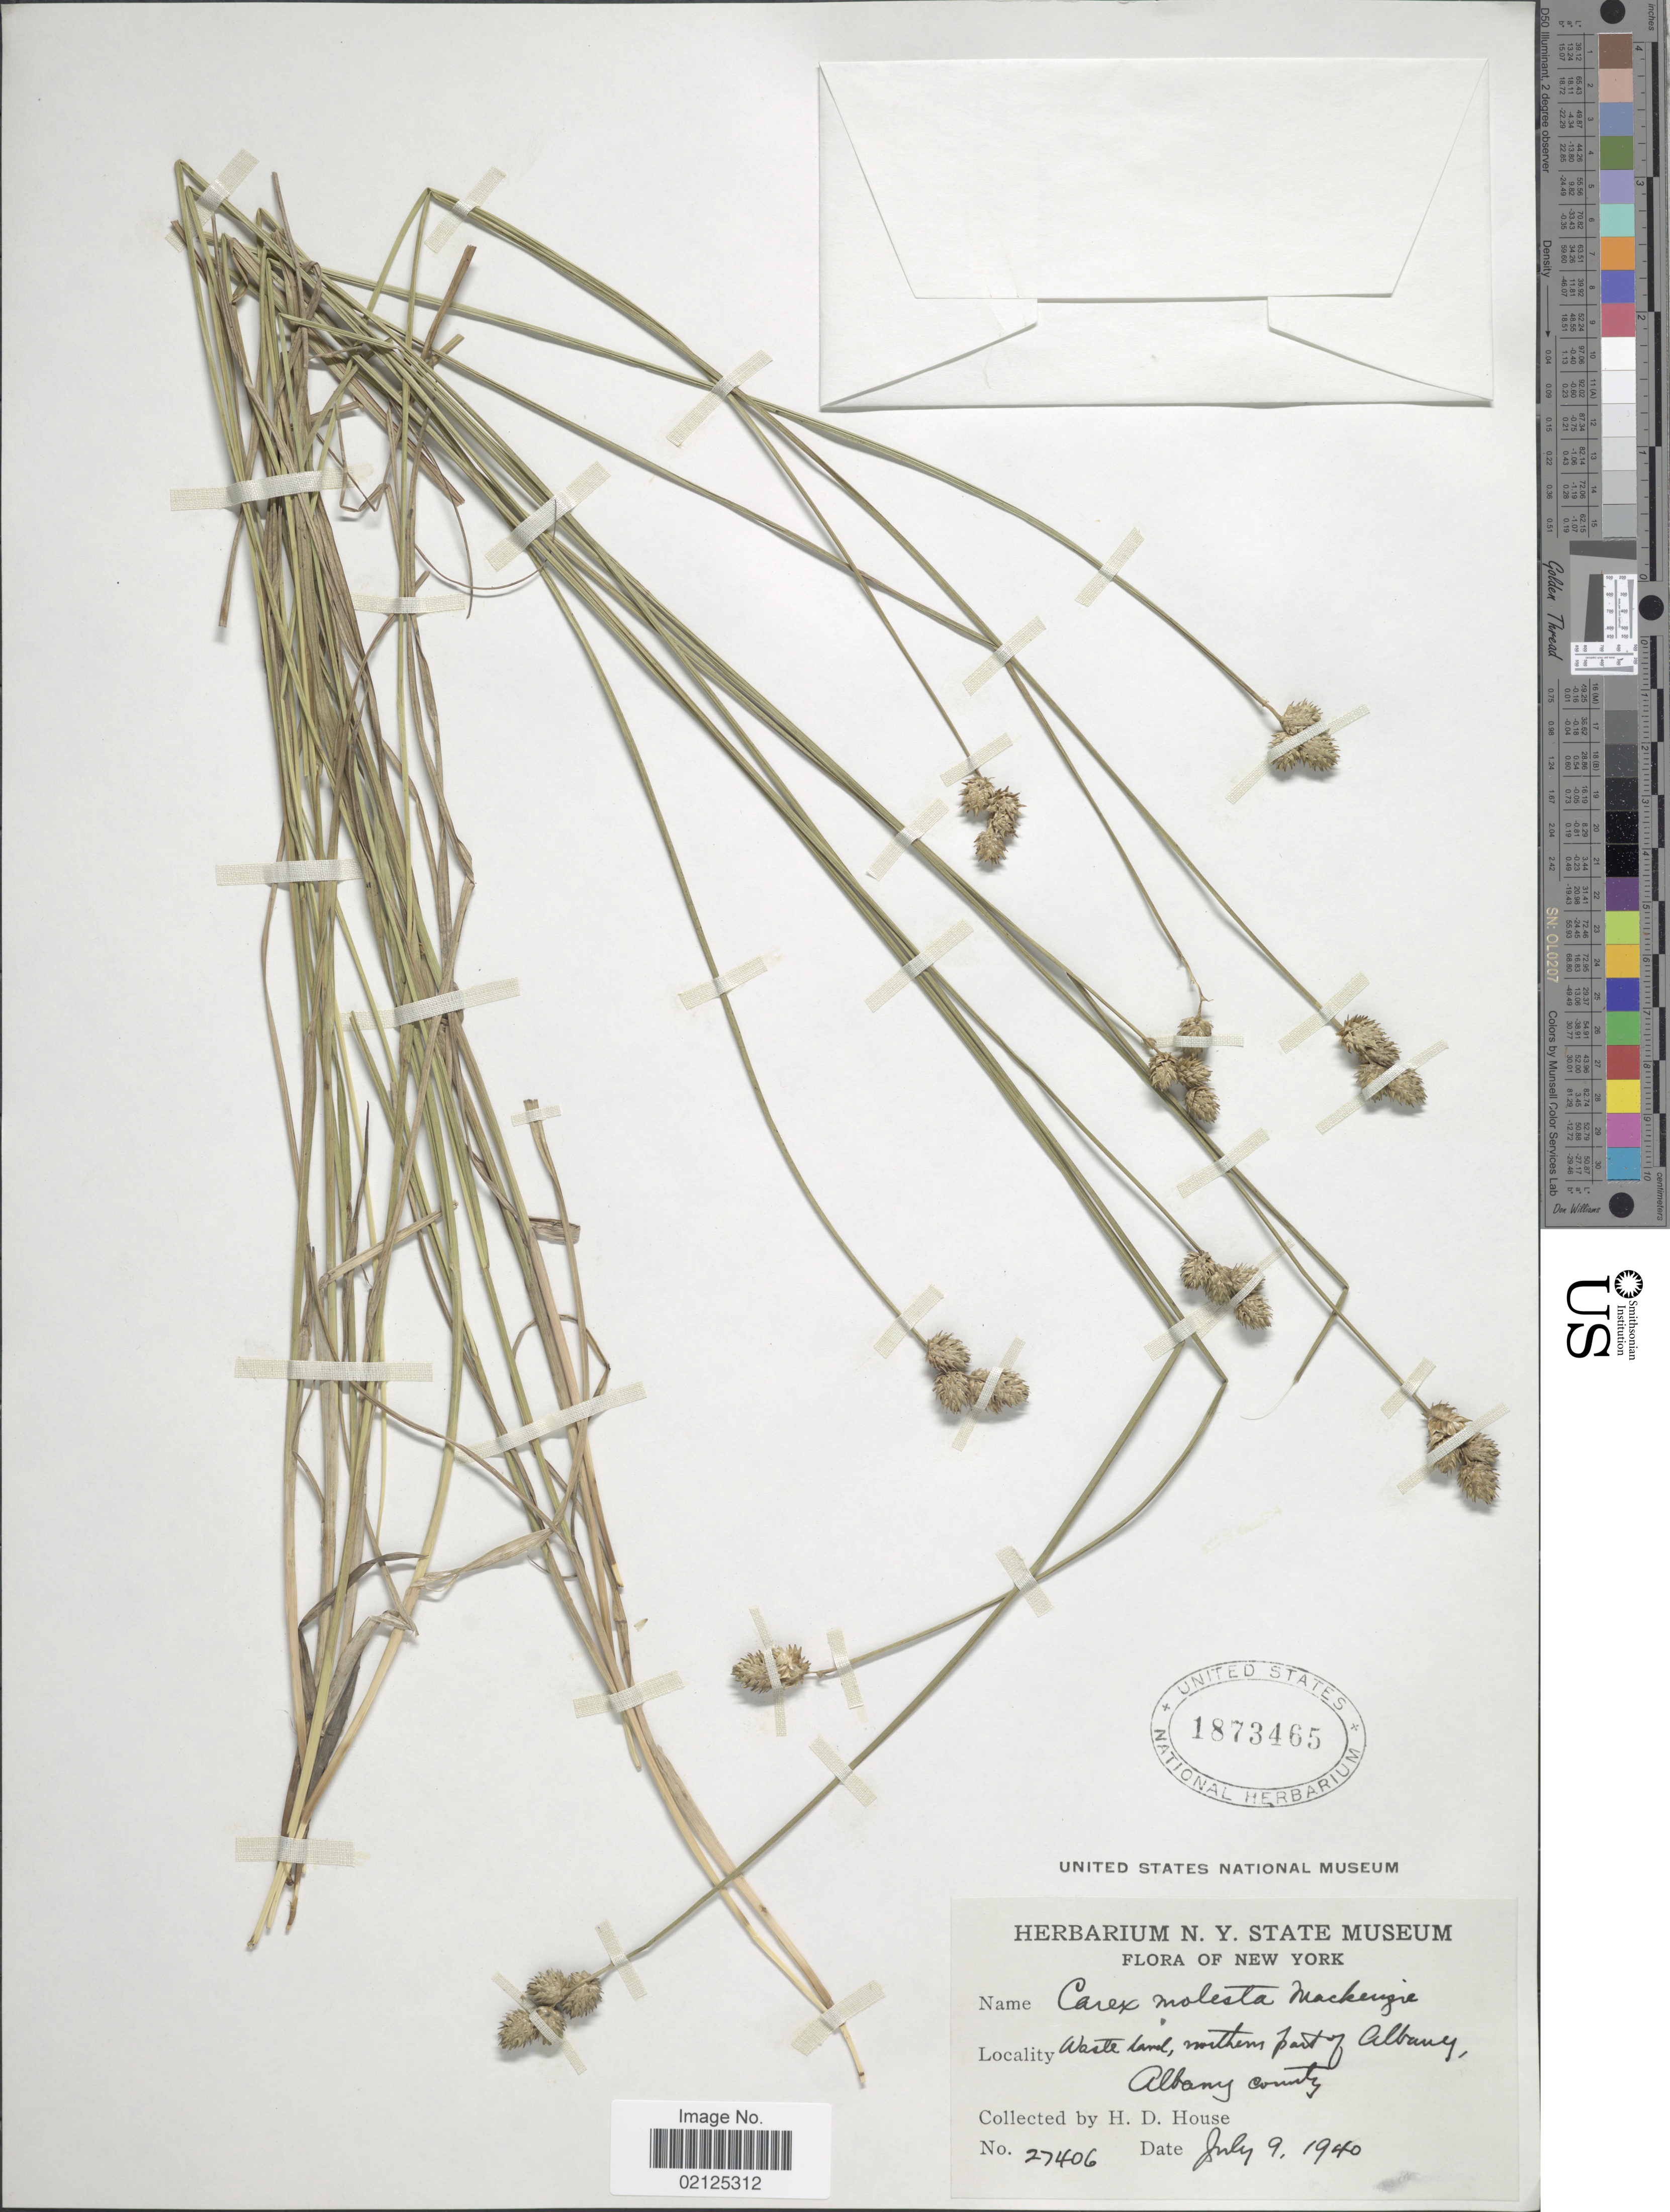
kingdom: Plantae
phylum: Tracheophyta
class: Liliopsida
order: Poales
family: Cyperaceae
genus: Carex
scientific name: Carex molesta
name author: Mack.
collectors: H. D. House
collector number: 27406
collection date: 1940-07-09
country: United States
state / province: New York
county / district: Albany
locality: Waste land, northern part of Albany, Albany County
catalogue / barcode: US 1873465